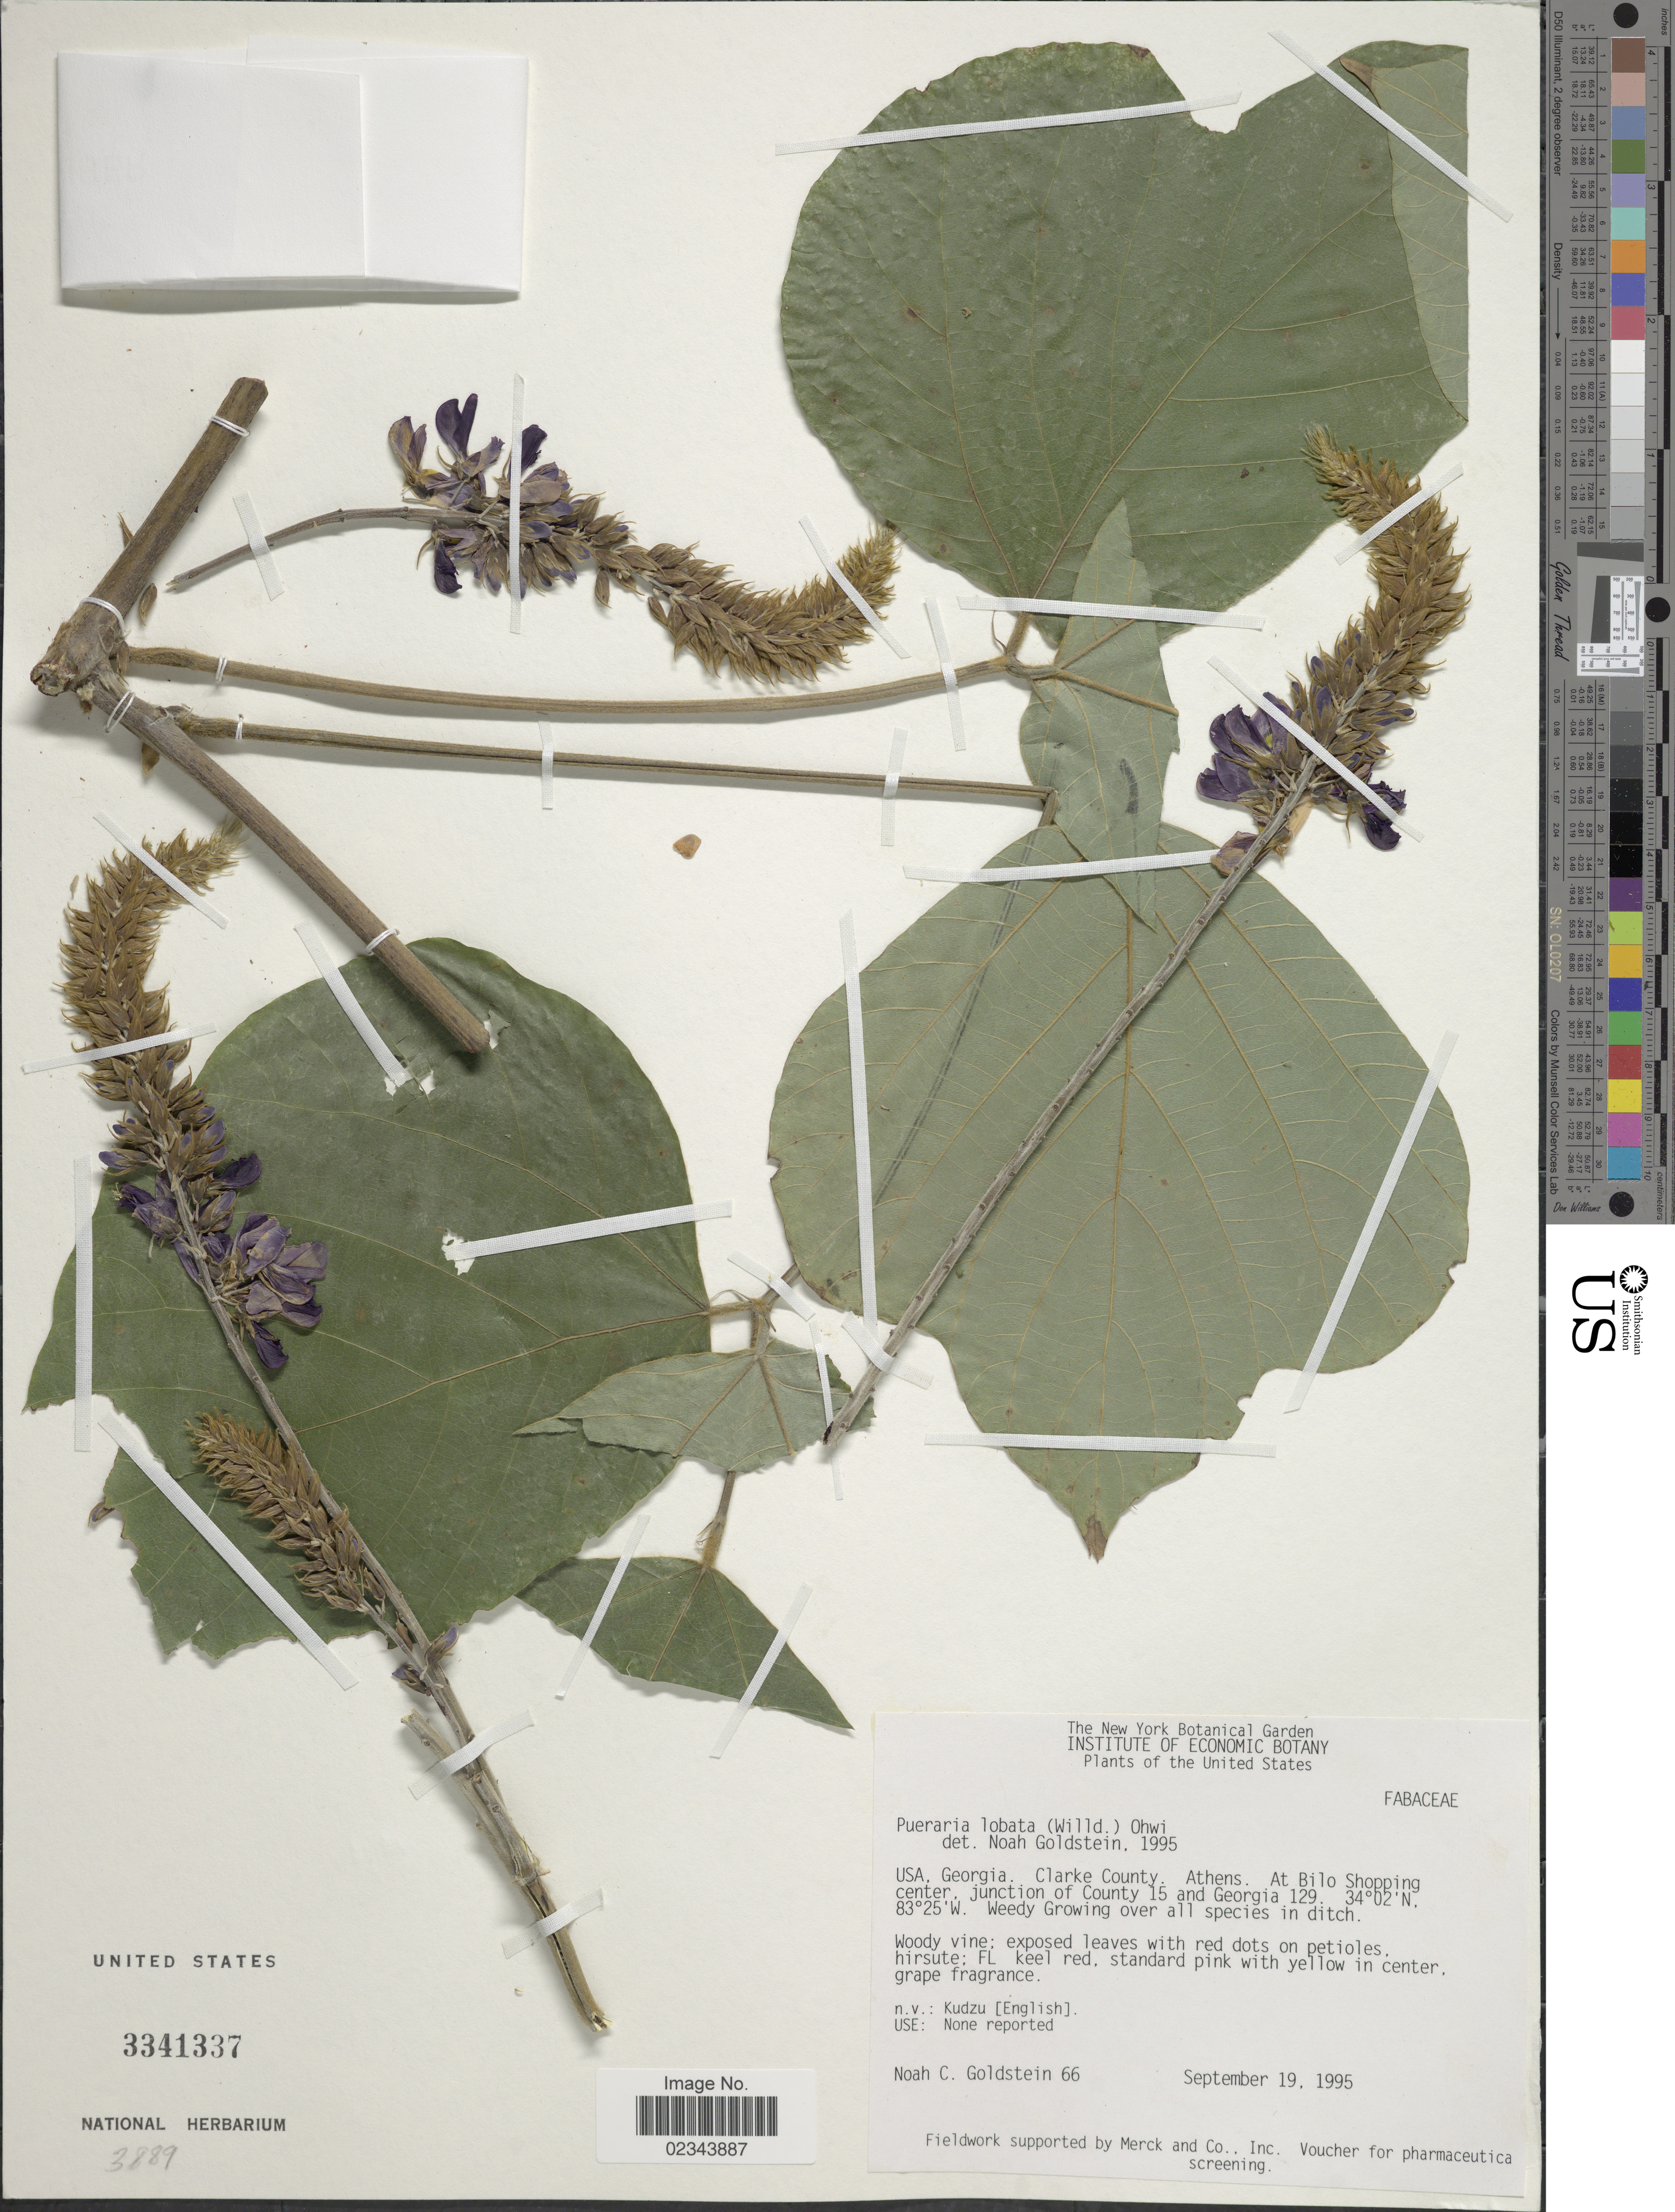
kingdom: Plantae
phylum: Tracheophyta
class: Magnoliopsida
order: Fabales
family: Fabaceae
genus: Pueraria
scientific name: Pueraria lobata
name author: (Willd.) Ohwi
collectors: N. Goldstein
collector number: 66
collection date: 1995-09-19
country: United States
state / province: Georgia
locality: Clarke County. Athens. At Bilo Shopping center, junction of County 15 and Georgia 129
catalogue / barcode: US 3341337